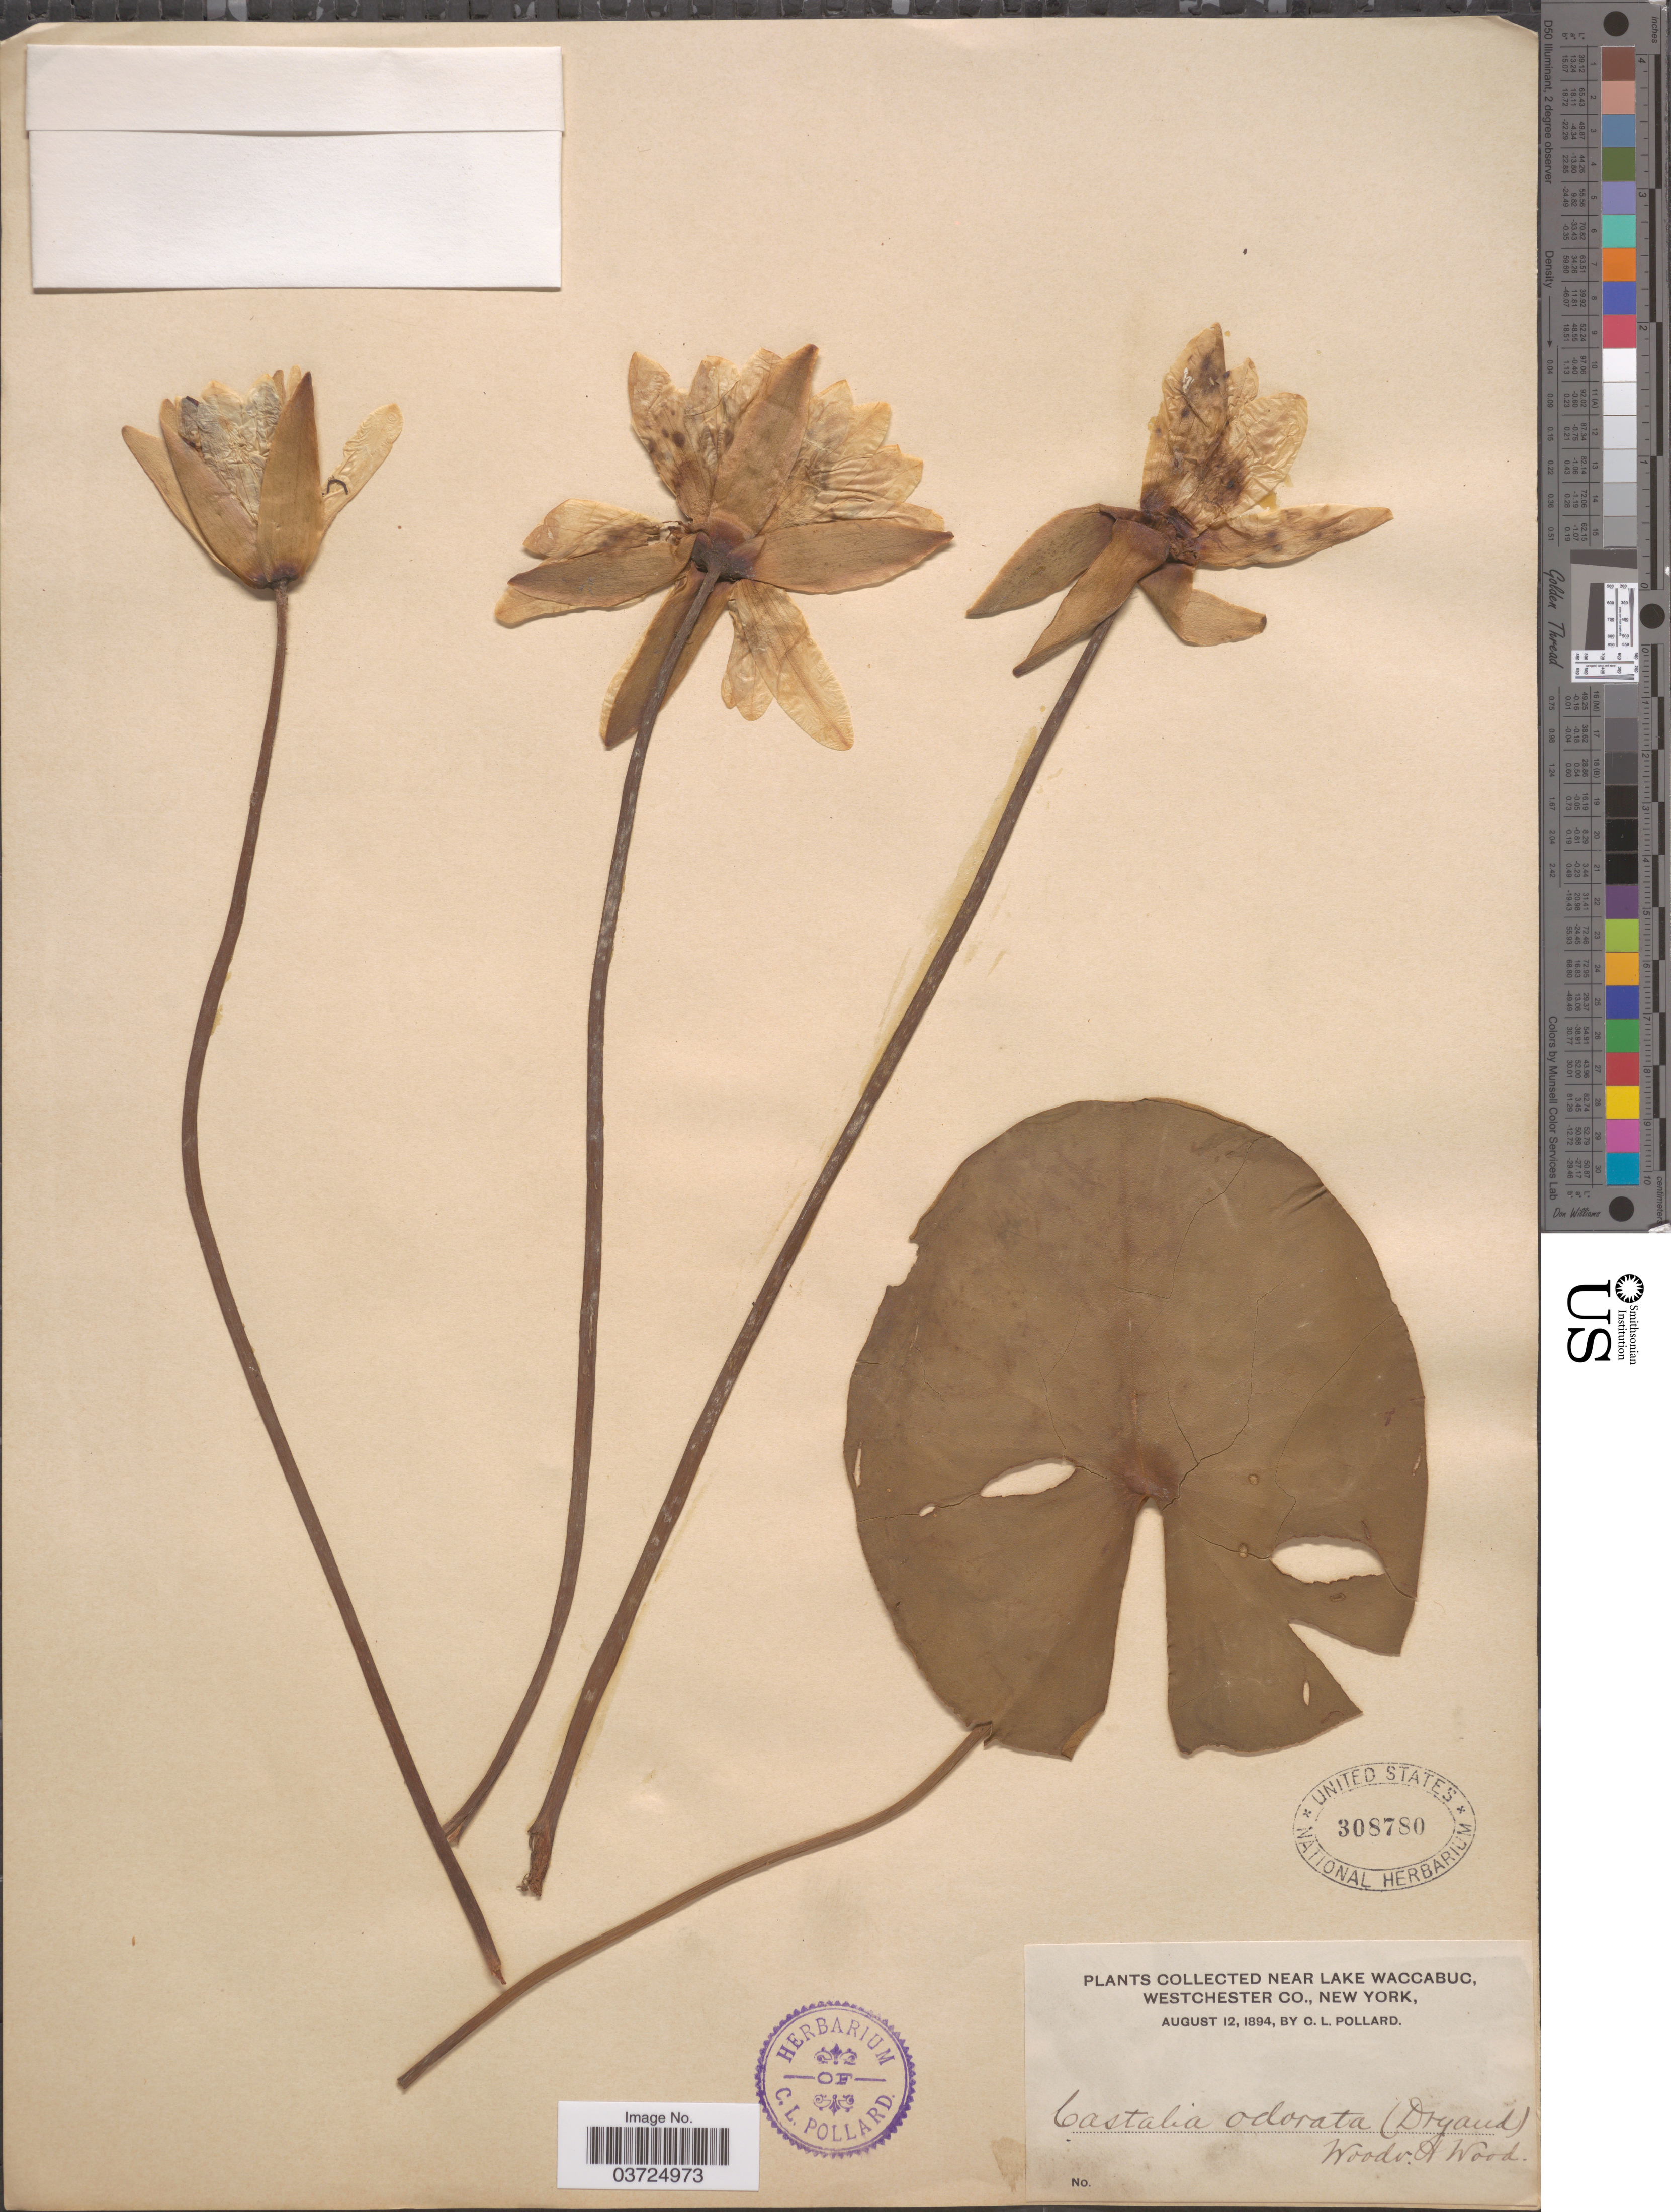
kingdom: Plantae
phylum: Tracheophyta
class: Magnoliopsida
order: Nymphaeales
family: Nymphaeaceae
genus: Nymphaea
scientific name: Nymphaea odorata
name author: Aiton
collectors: C. L. Pollard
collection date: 1894-08-12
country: United States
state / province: New York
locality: Near Lake Waccabuc, Westchester Co.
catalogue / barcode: US 308780